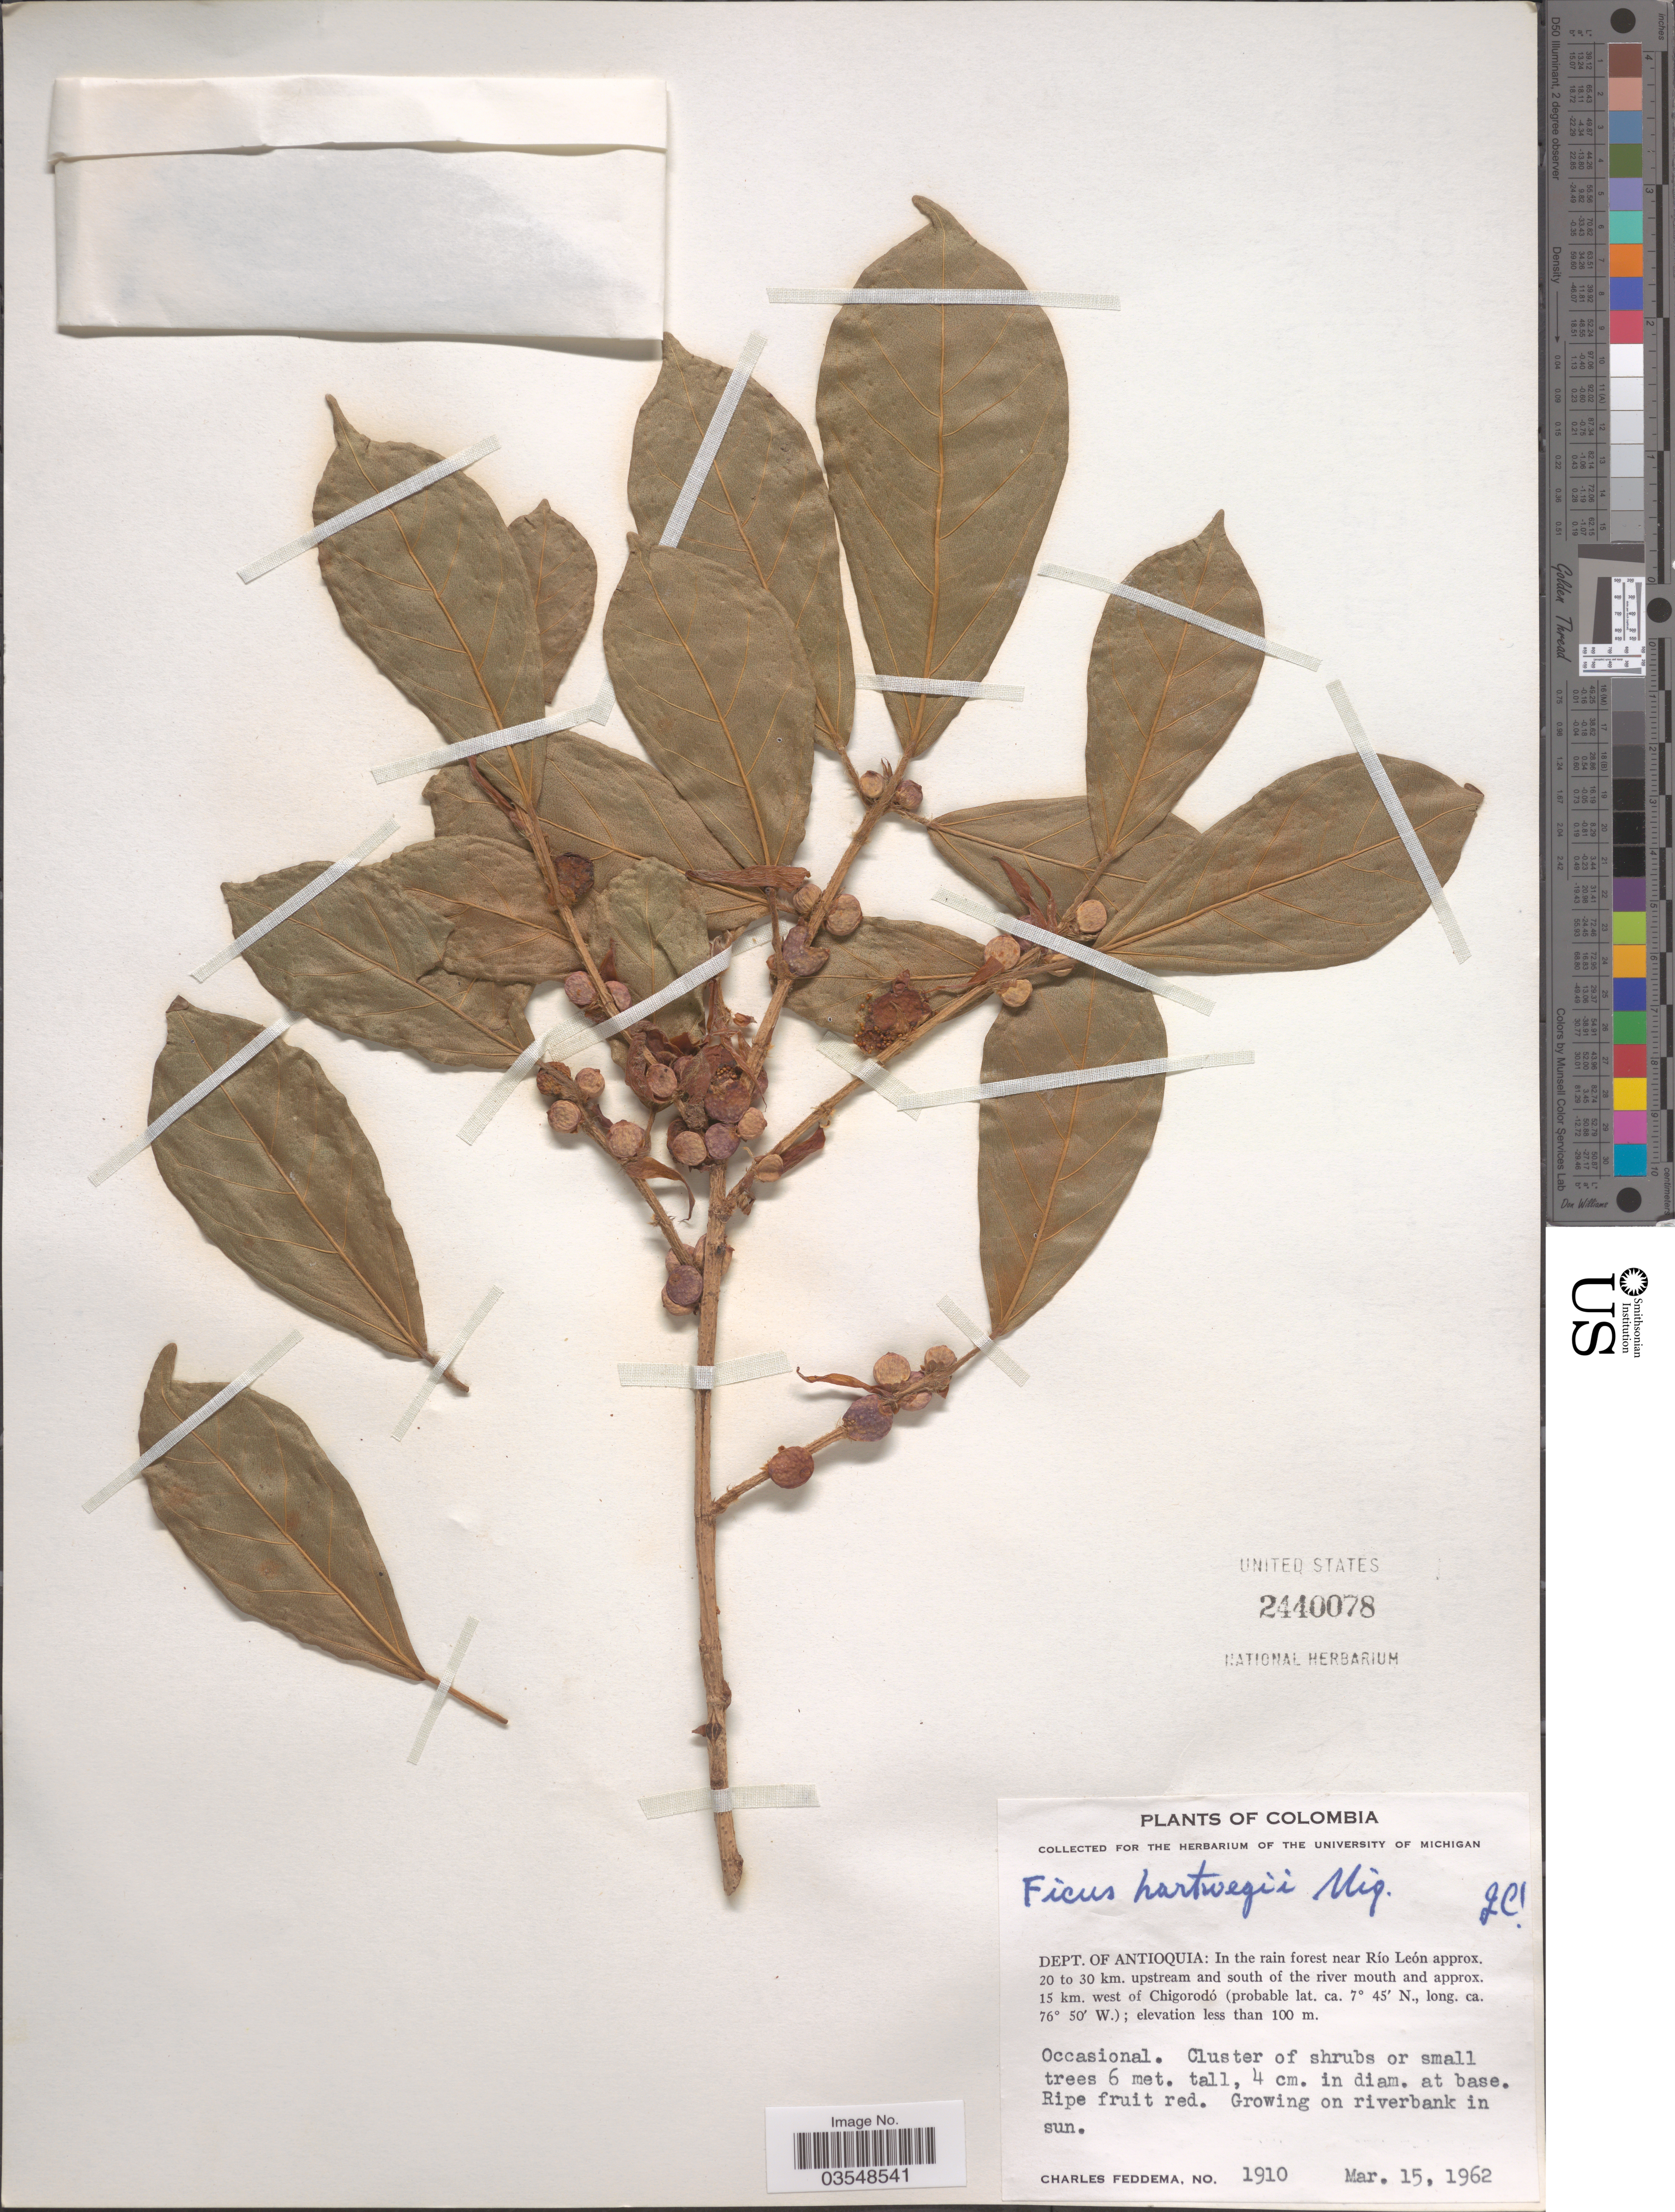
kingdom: Plantae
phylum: Tracheophyta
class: Magnoliopsida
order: Rosales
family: Moraceae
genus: Ficus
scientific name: Ficus hartwegii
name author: (Miq.) Miq.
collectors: C. Feddema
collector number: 1910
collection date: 1962-03-15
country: Colombia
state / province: Antioquia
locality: Dept. of Antioquia: In the rain forest near Río León approx. 20 to 30 km. upstream and south of the river mouth and approx. 15 km. west of Chigorodó.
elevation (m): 100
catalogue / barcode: US 2440078